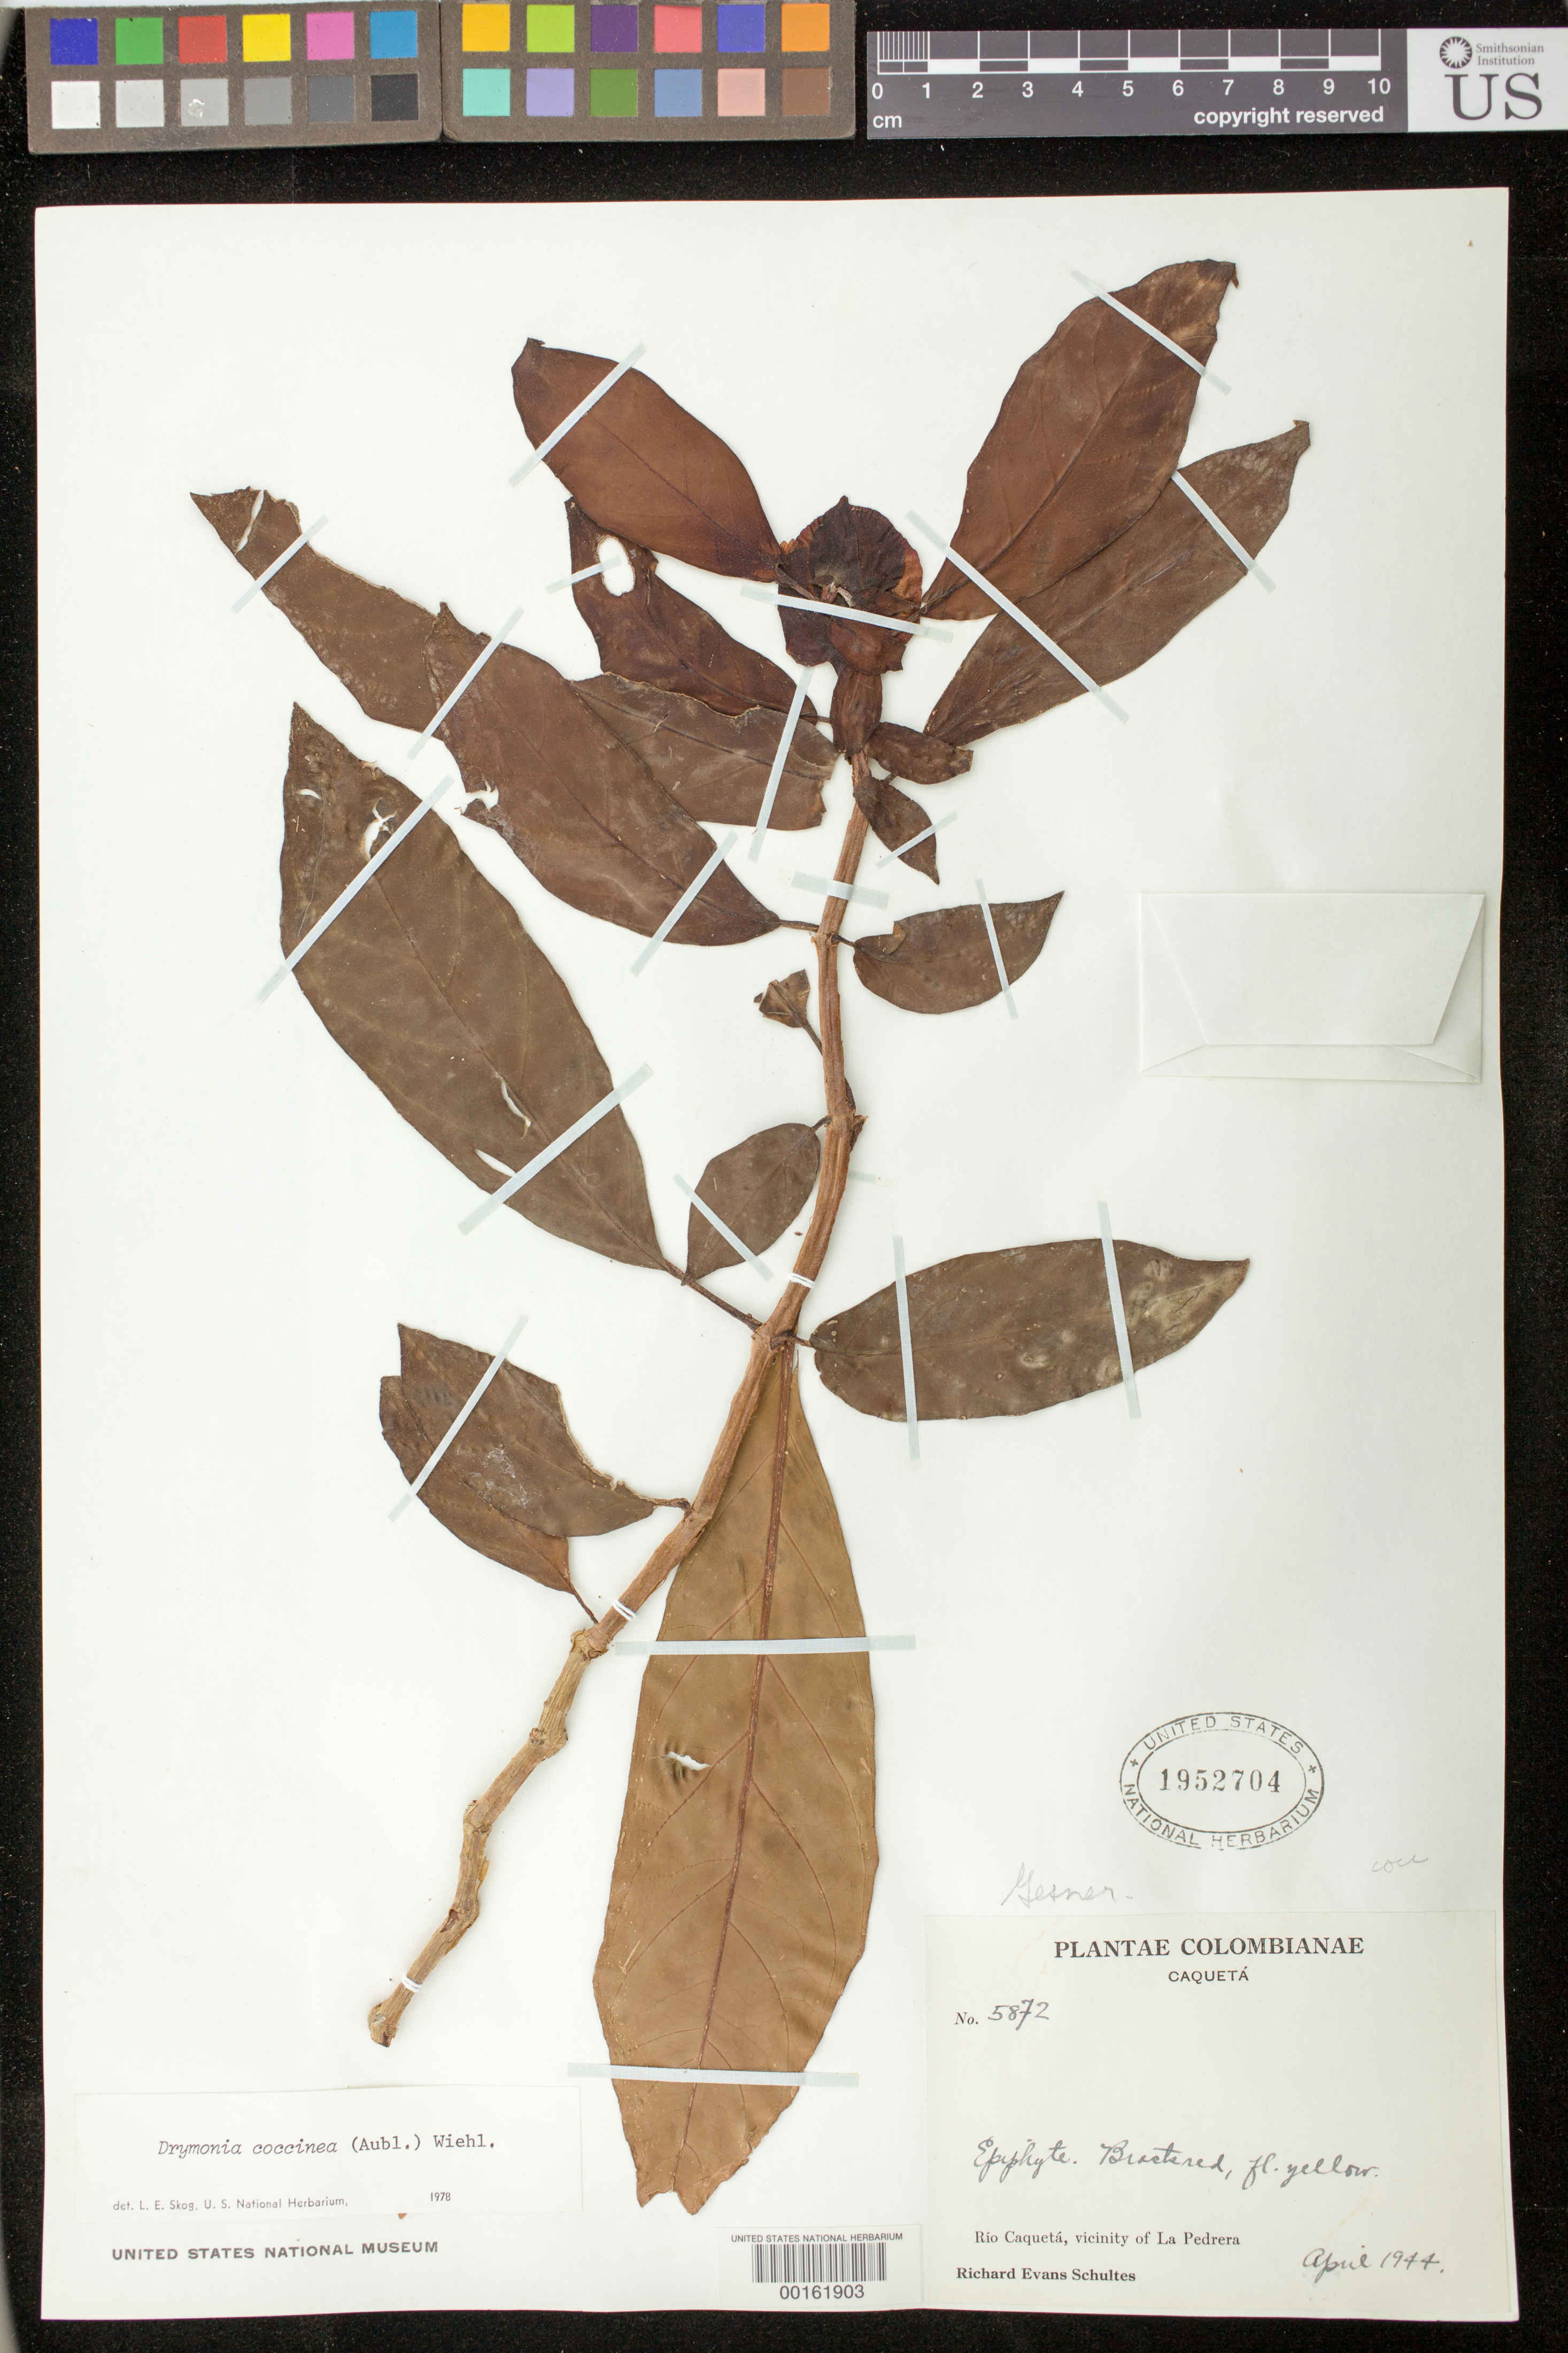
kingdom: Plantae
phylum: Tracheophyta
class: Magnoliopsida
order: Lamiales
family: Gesneriaceae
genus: Drymonia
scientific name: Drymonia coccinea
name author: (Aubl.) Wiehler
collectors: R. E. Schultes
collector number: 5872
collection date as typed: Apr 1944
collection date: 1944-04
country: Colombia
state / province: Caquetá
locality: Rio Caqueta, vicinity of La Pedrera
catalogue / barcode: US 1952704